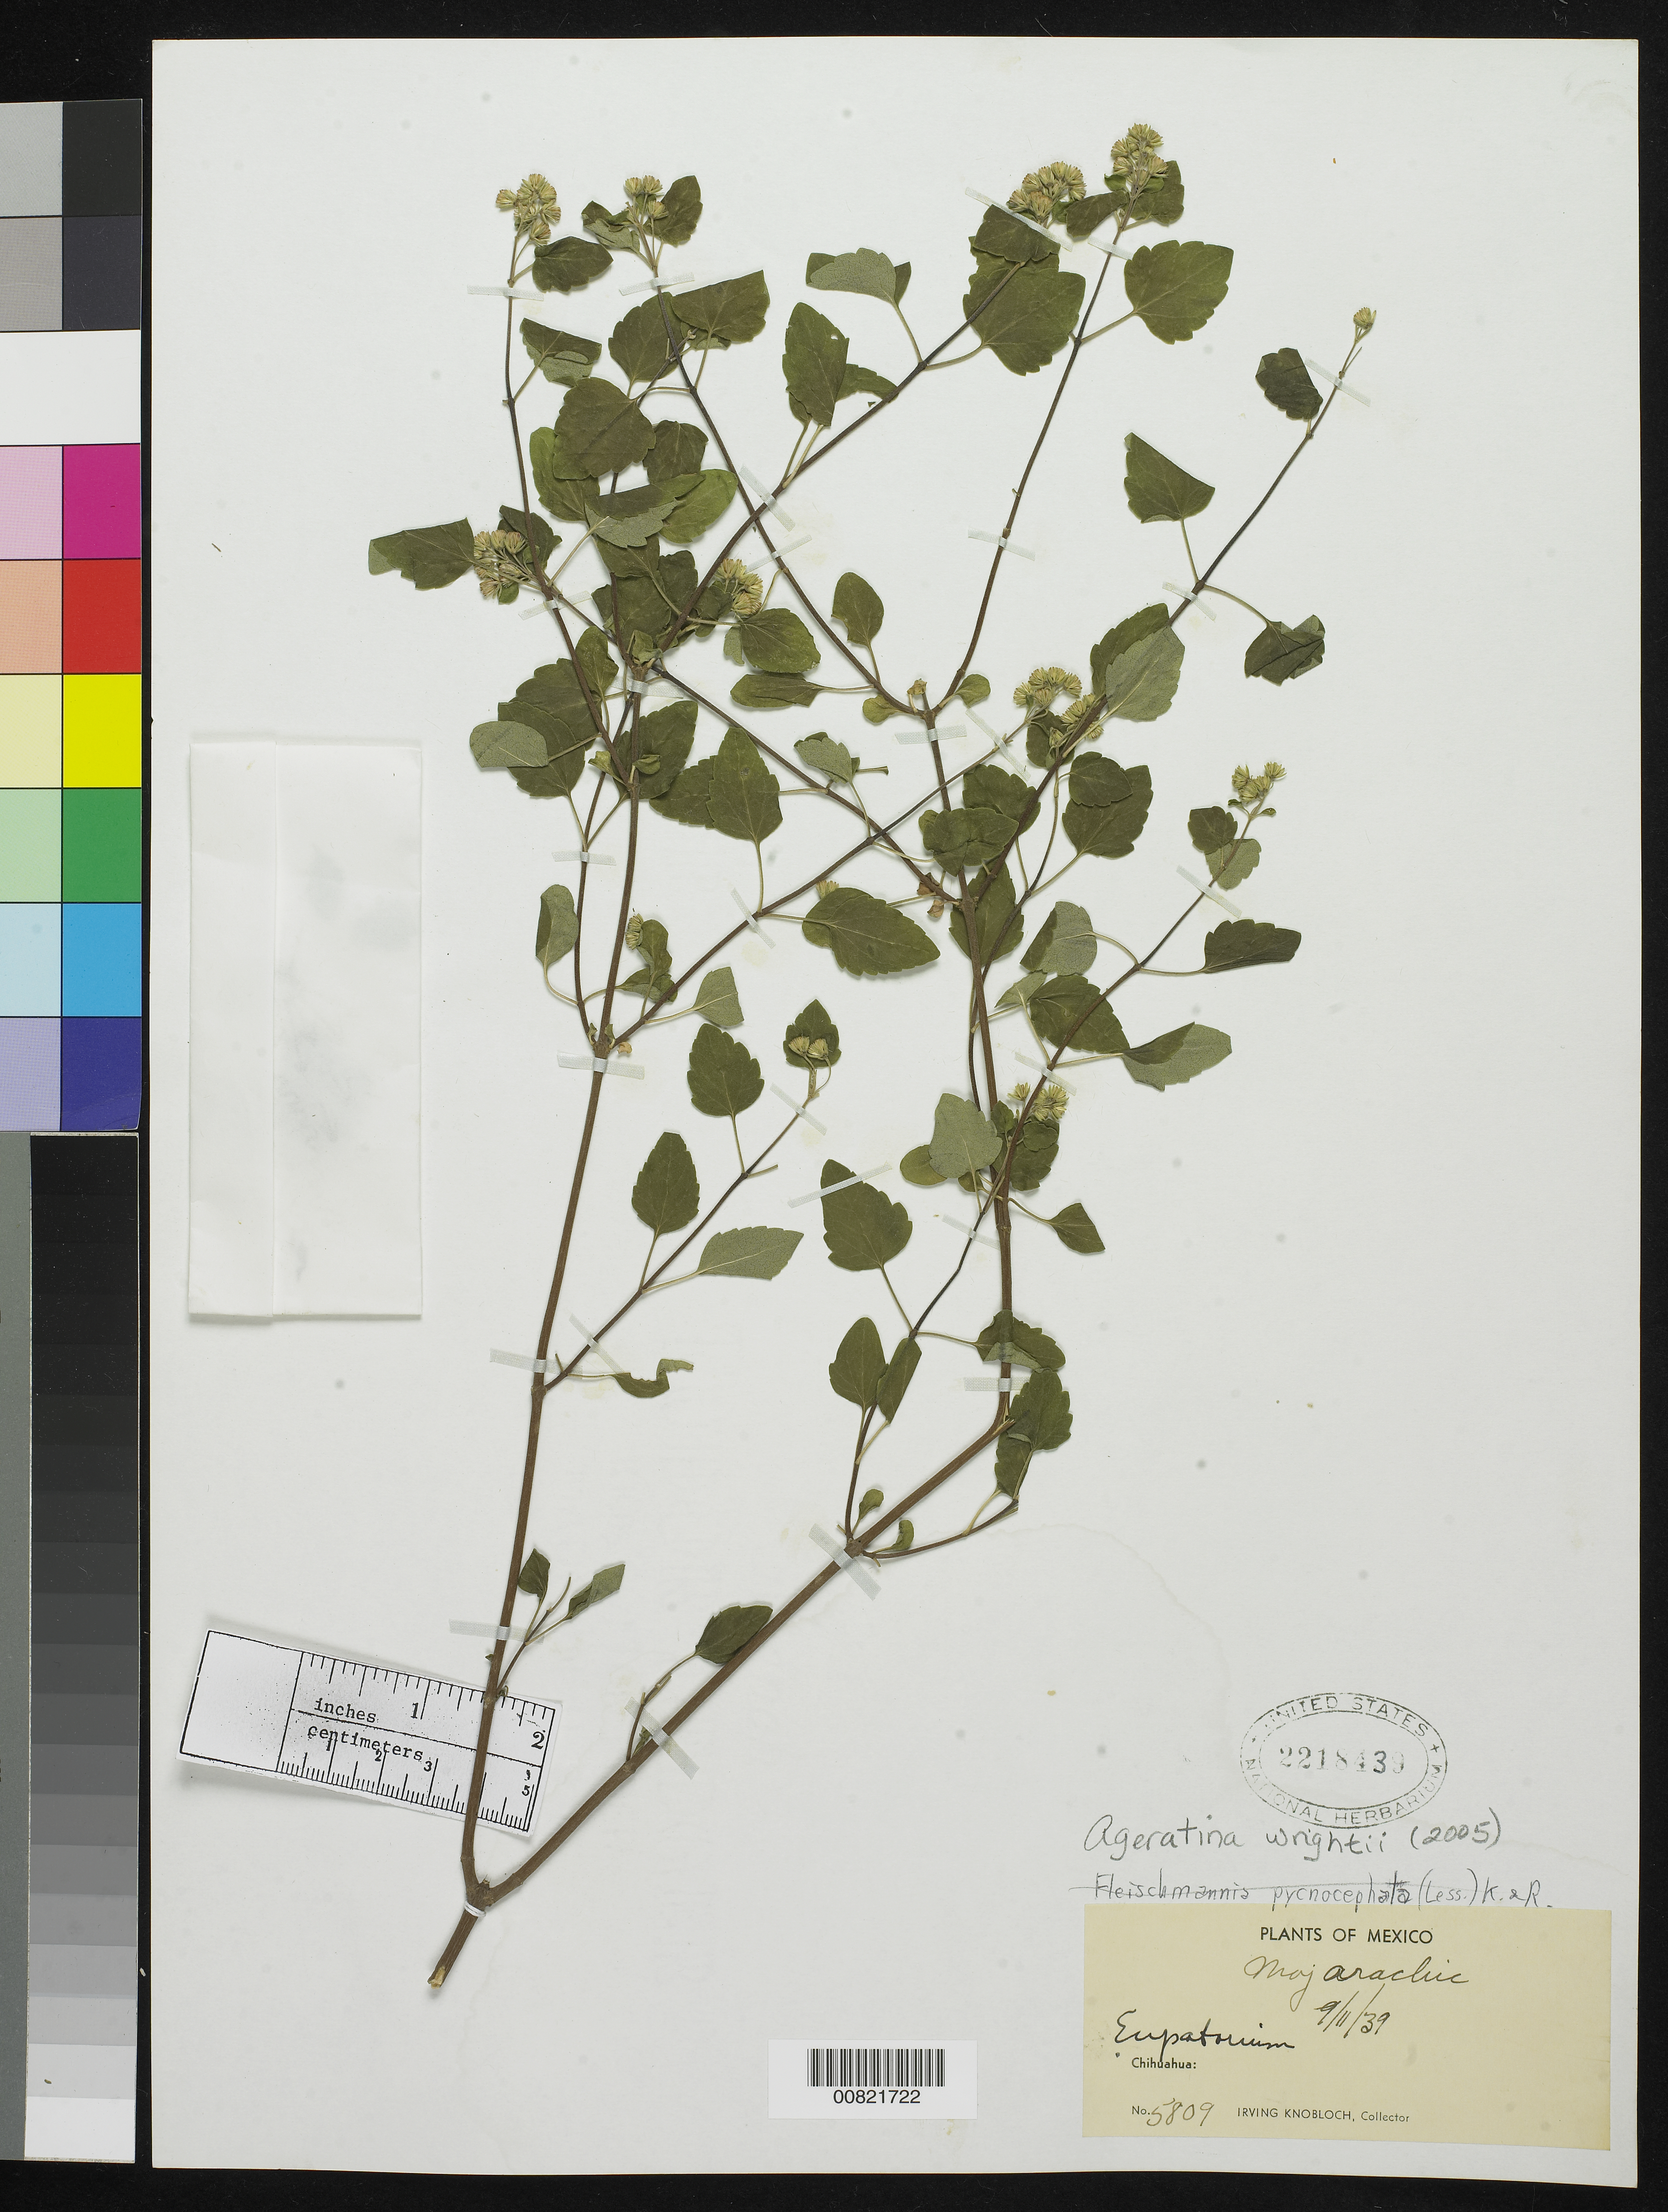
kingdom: Plantae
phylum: Tracheophyta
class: Magnoliopsida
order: Asterales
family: Asteraceae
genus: Ageratina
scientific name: Ageratina wrightii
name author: (A. Gray) R.M. King & H. Rob.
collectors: I. W. Knobloch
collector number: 5809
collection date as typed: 11 Sep 1939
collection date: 1939-09-11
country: Mexico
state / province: Chihuahua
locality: Mojarachic, Chihuahua.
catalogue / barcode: US 2218439